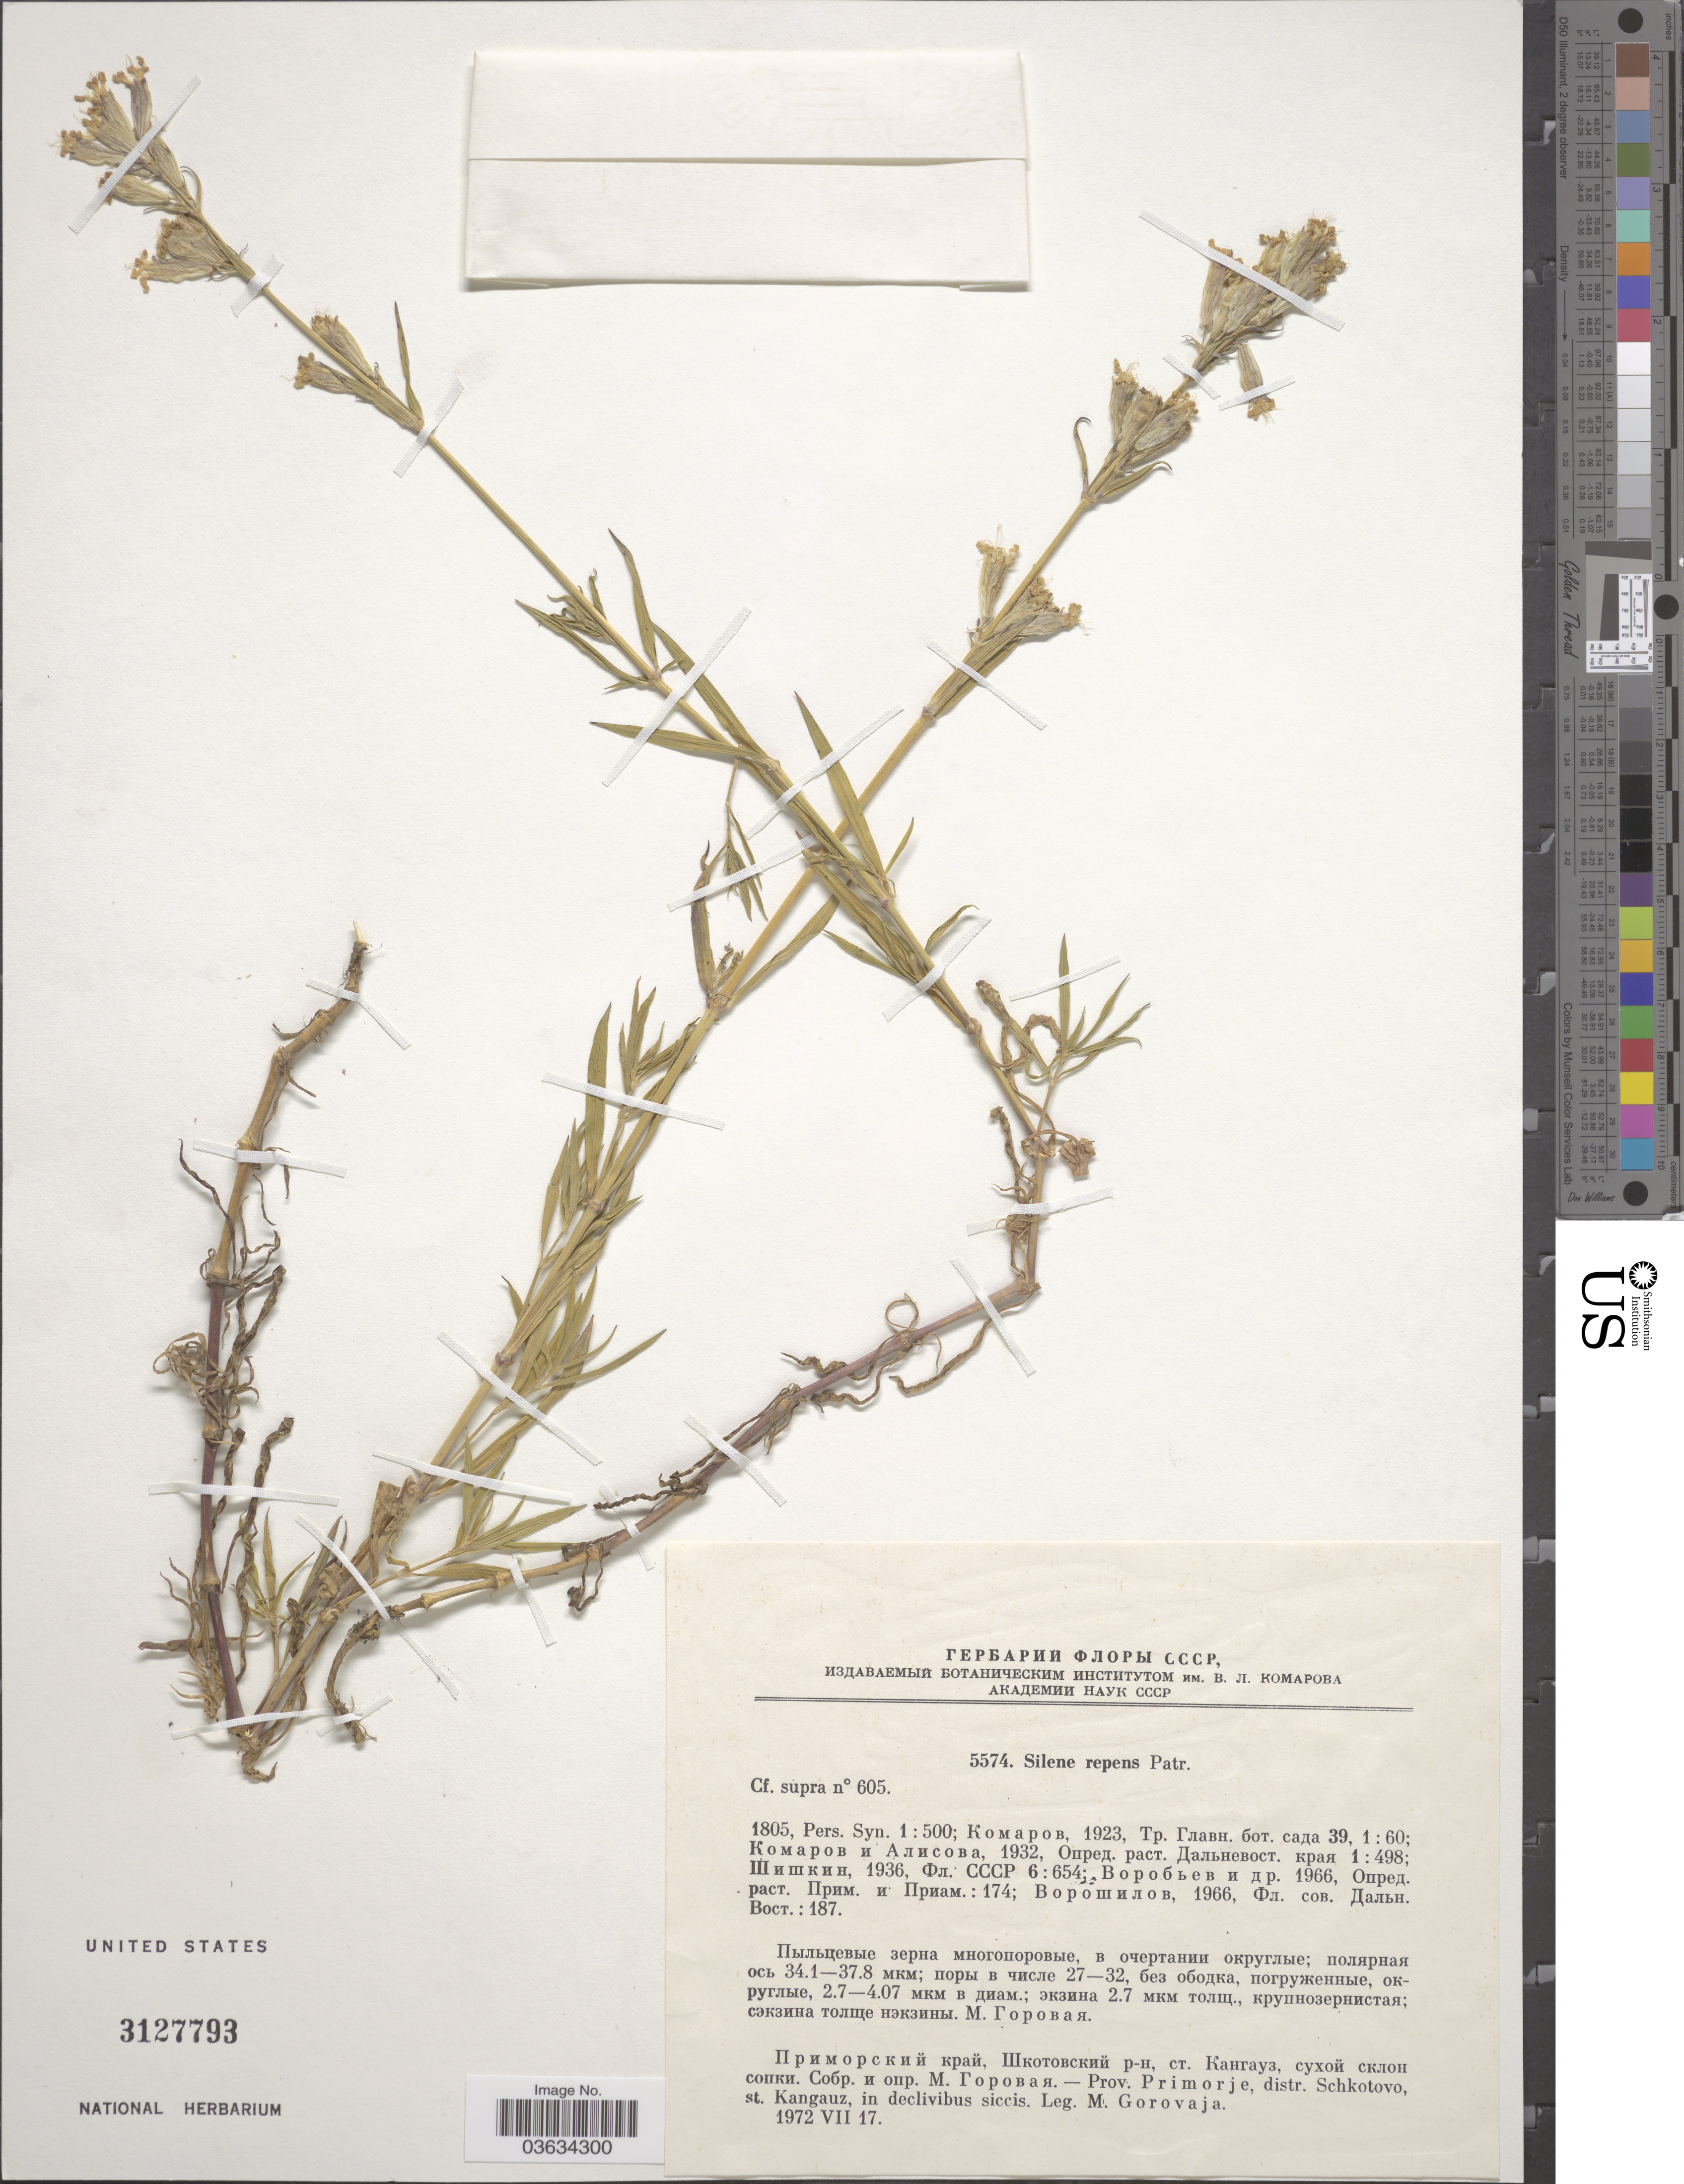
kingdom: Plantae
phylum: Tracheophyta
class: Magnoliopsida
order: Caryophyllales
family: Caryophyllaceae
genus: Silene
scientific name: Silene repens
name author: Patrin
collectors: M. Gorovaja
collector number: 5574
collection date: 1972-07-17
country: Russian Federation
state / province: Primorsky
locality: Prov. Primorje, distr. Schkotovo, st. Kangauz, in declivibus siccis.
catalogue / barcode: US 3127793